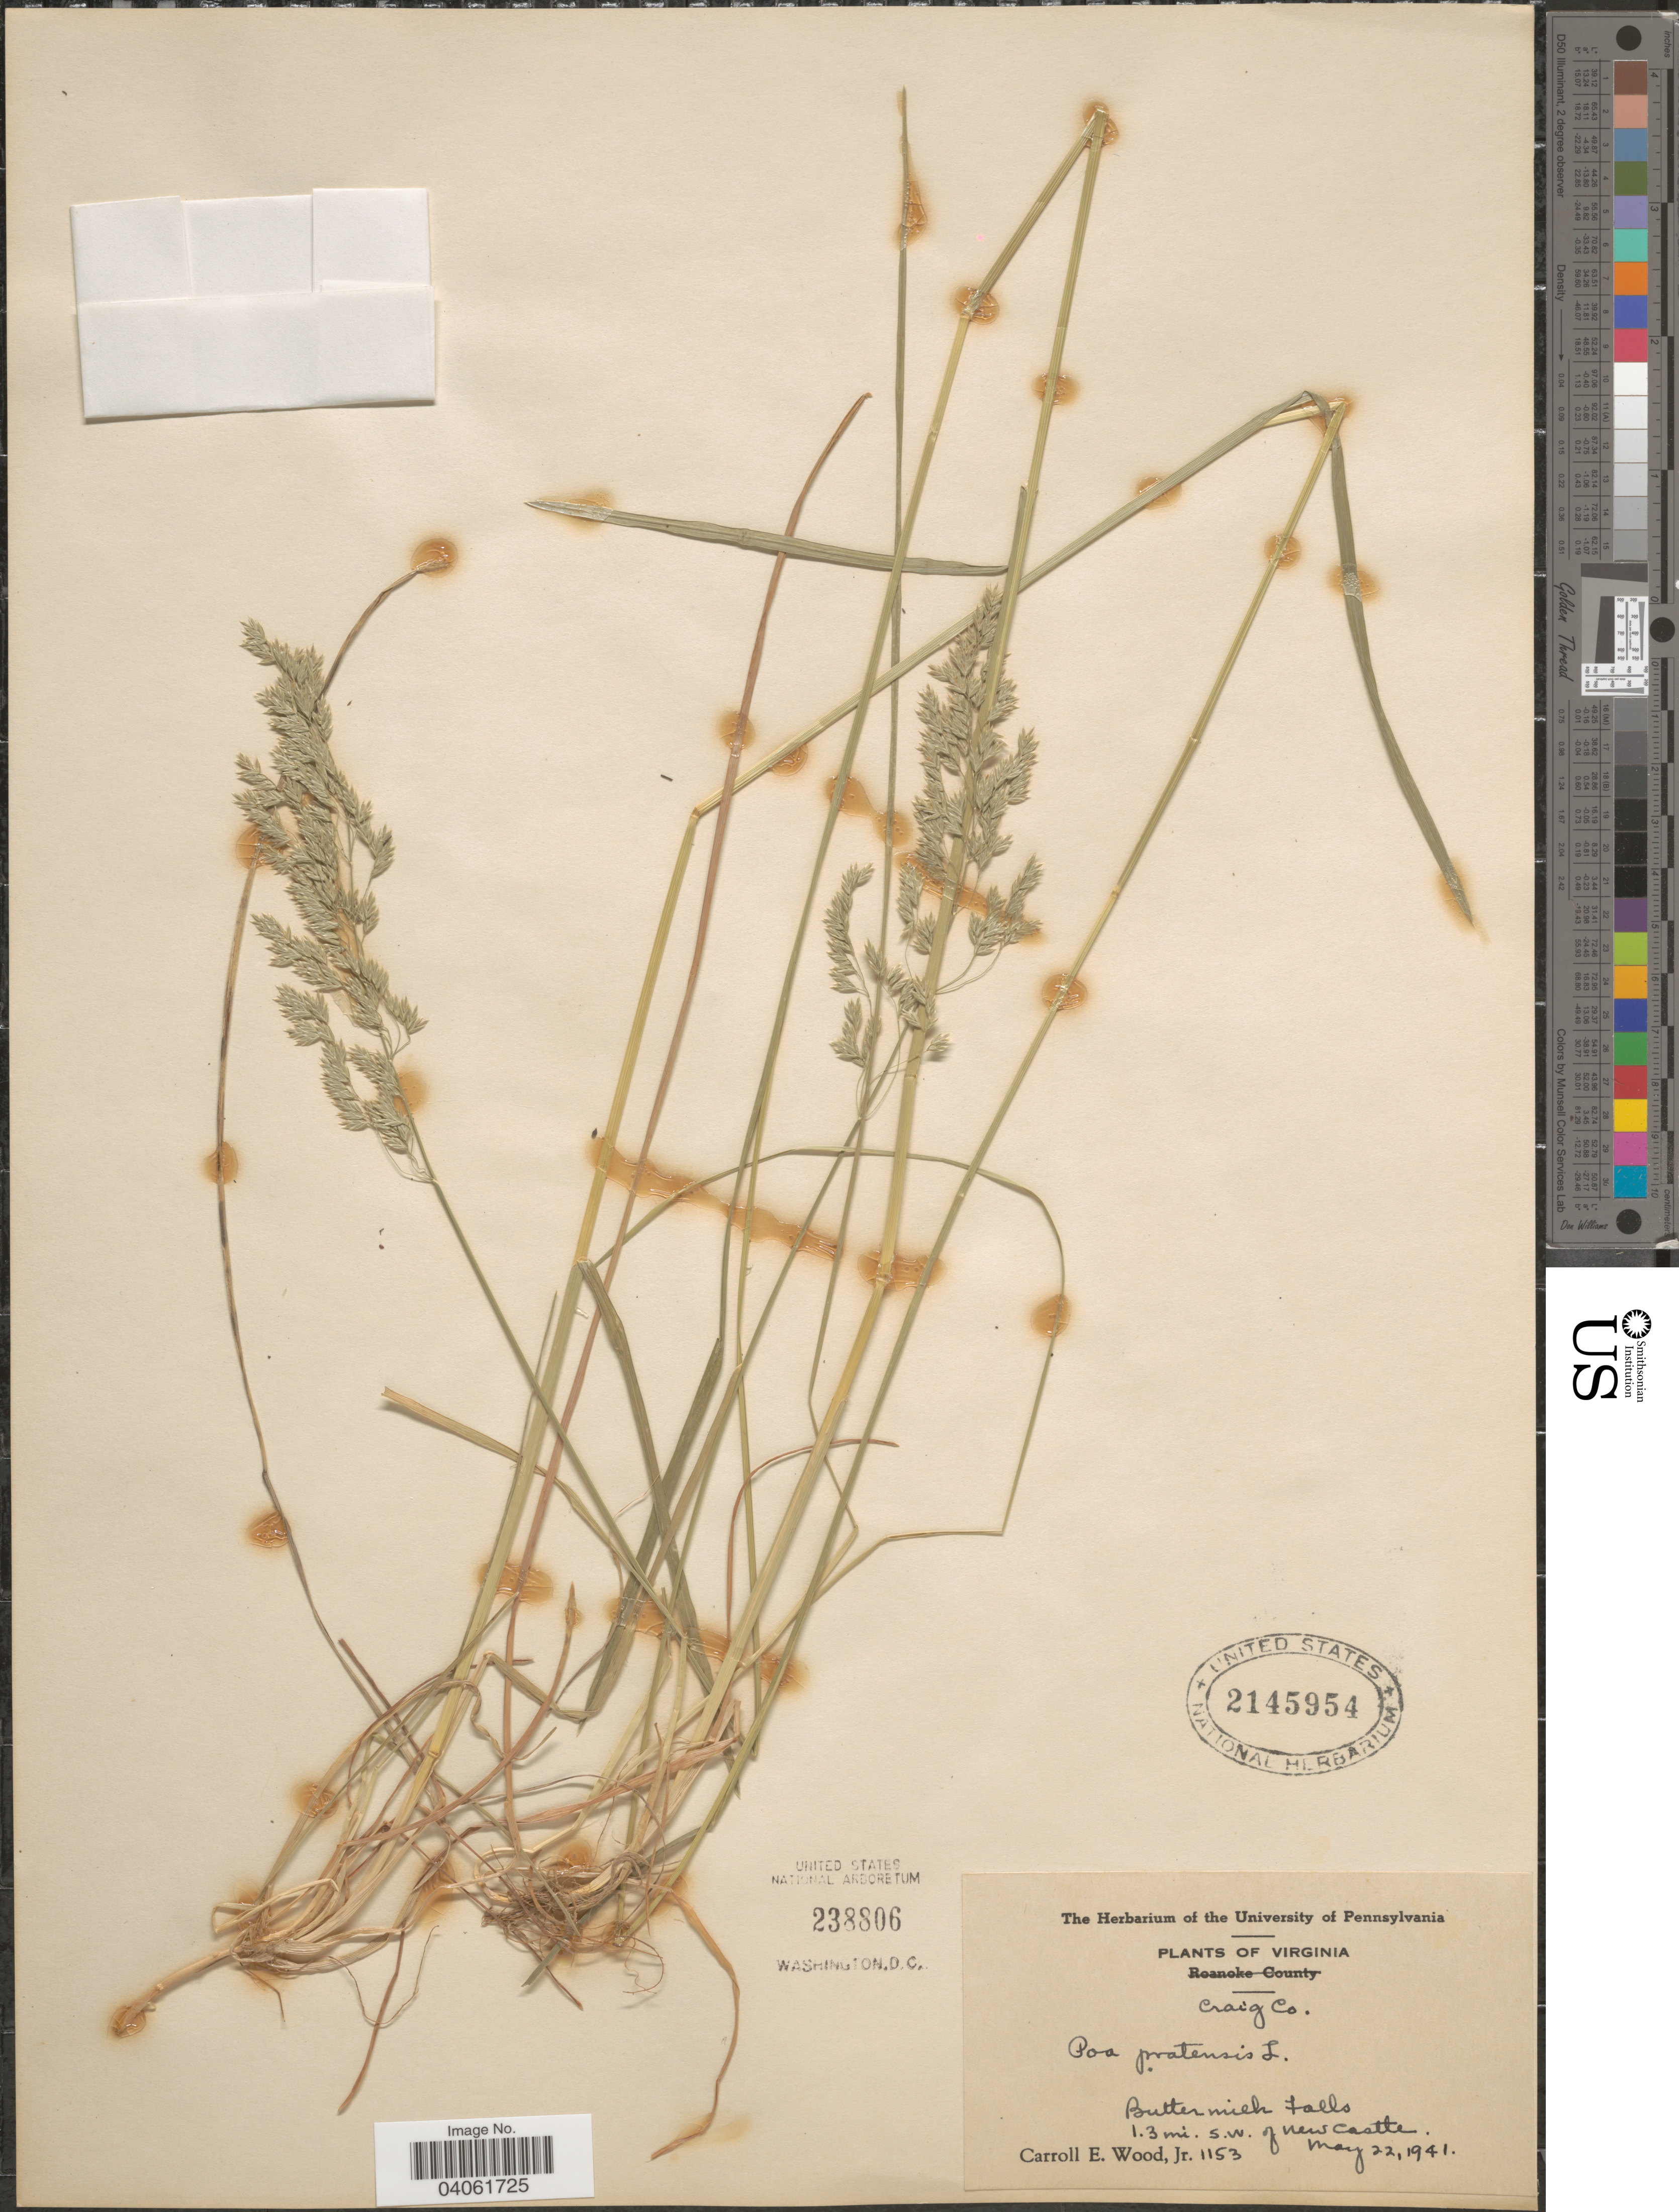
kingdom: Plantae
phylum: Tracheophyta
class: Liliopsida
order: Poales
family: Poaceae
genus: Poa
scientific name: Poa pratensis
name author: L.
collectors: E. Wood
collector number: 1153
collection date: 1941-05-22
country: United States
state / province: Virginia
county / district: Craig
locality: Craig Co. Butter milk Falls. 1.3 mi. S.W. of New Castle.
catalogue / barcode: US 2145954